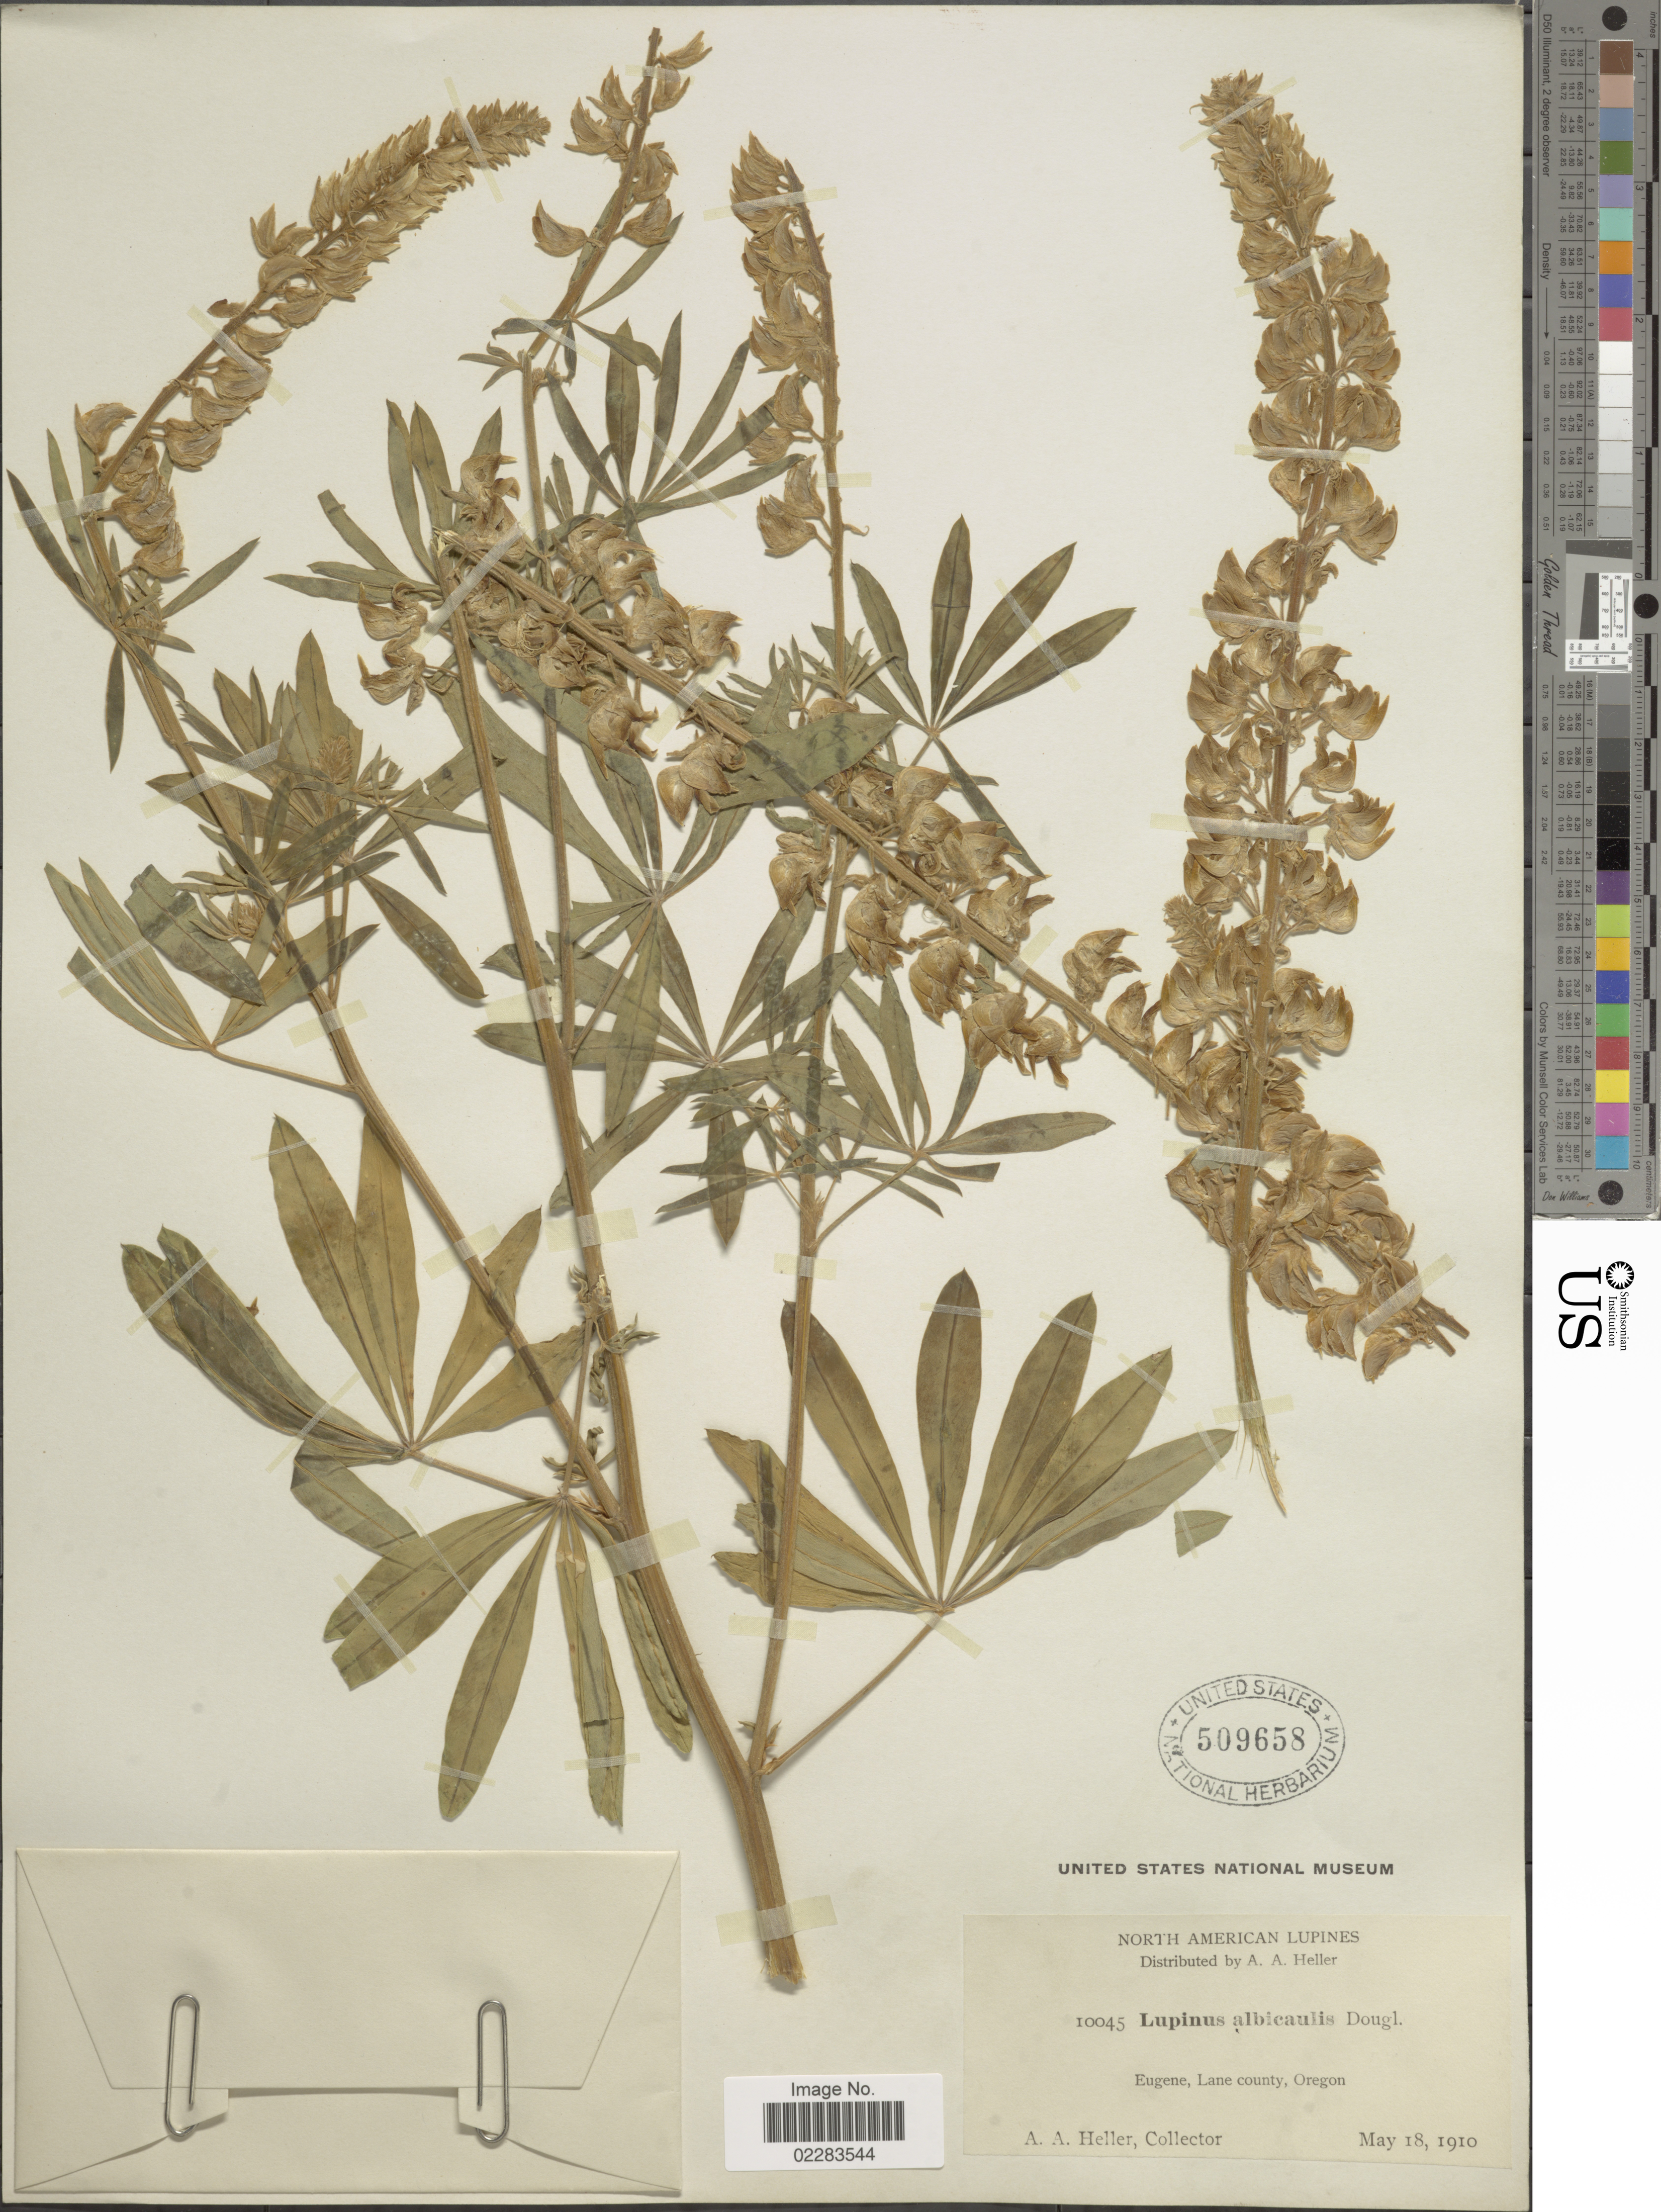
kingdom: Plantae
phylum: Tracheophyta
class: Magnoliopsida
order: Fabales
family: Fabaceae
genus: Lupinus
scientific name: Lupinus albicaulis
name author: Douglas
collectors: A. A. Heller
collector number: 10045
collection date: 1910-05-18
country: United States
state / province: Oregon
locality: Eugene, Lane County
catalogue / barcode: US 509658